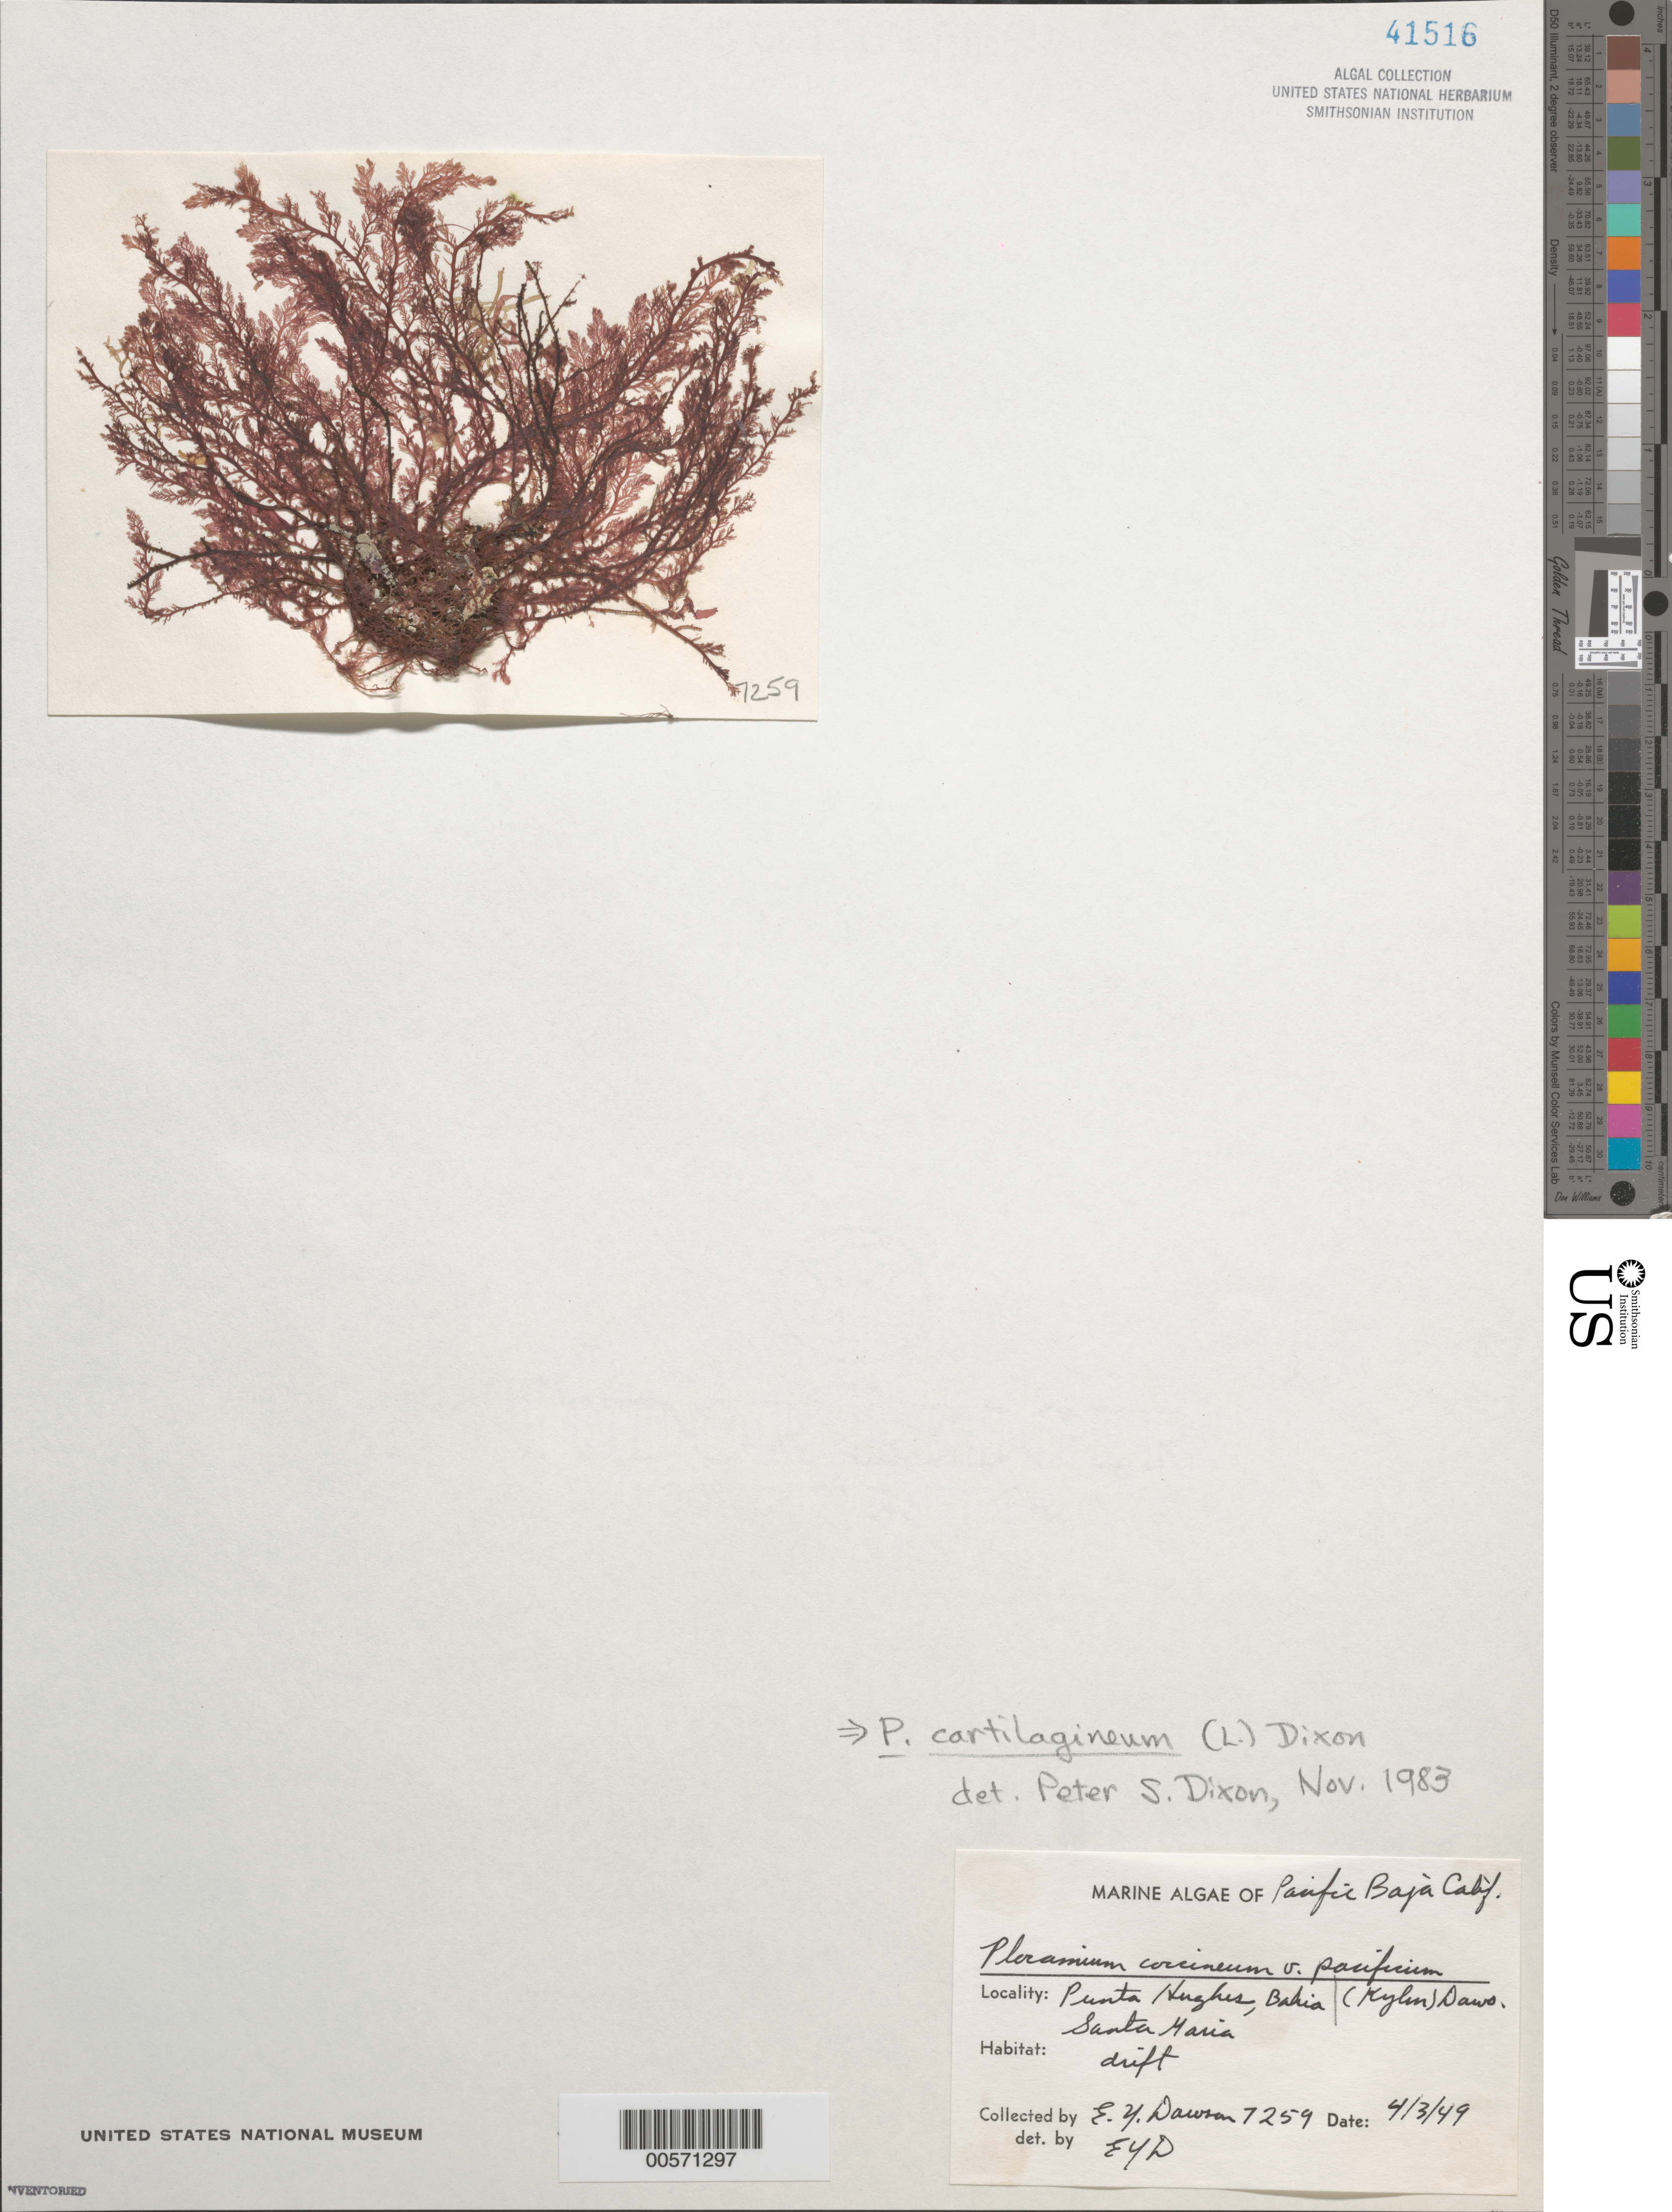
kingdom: Plantae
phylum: Rhodophyta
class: Florideophyceae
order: Plocamiales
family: Plocamiaceae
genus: Plocamium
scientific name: Plocamium cartilagineum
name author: (L.) P.S. Dixon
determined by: Dixon, P. S.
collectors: E. Y. Dawson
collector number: EYD 7259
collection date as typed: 03 Apr 1949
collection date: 1949-04-03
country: Mexico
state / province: Baja California Sur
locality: Punta Hughes, Bahia Santa Maria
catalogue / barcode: US 41516